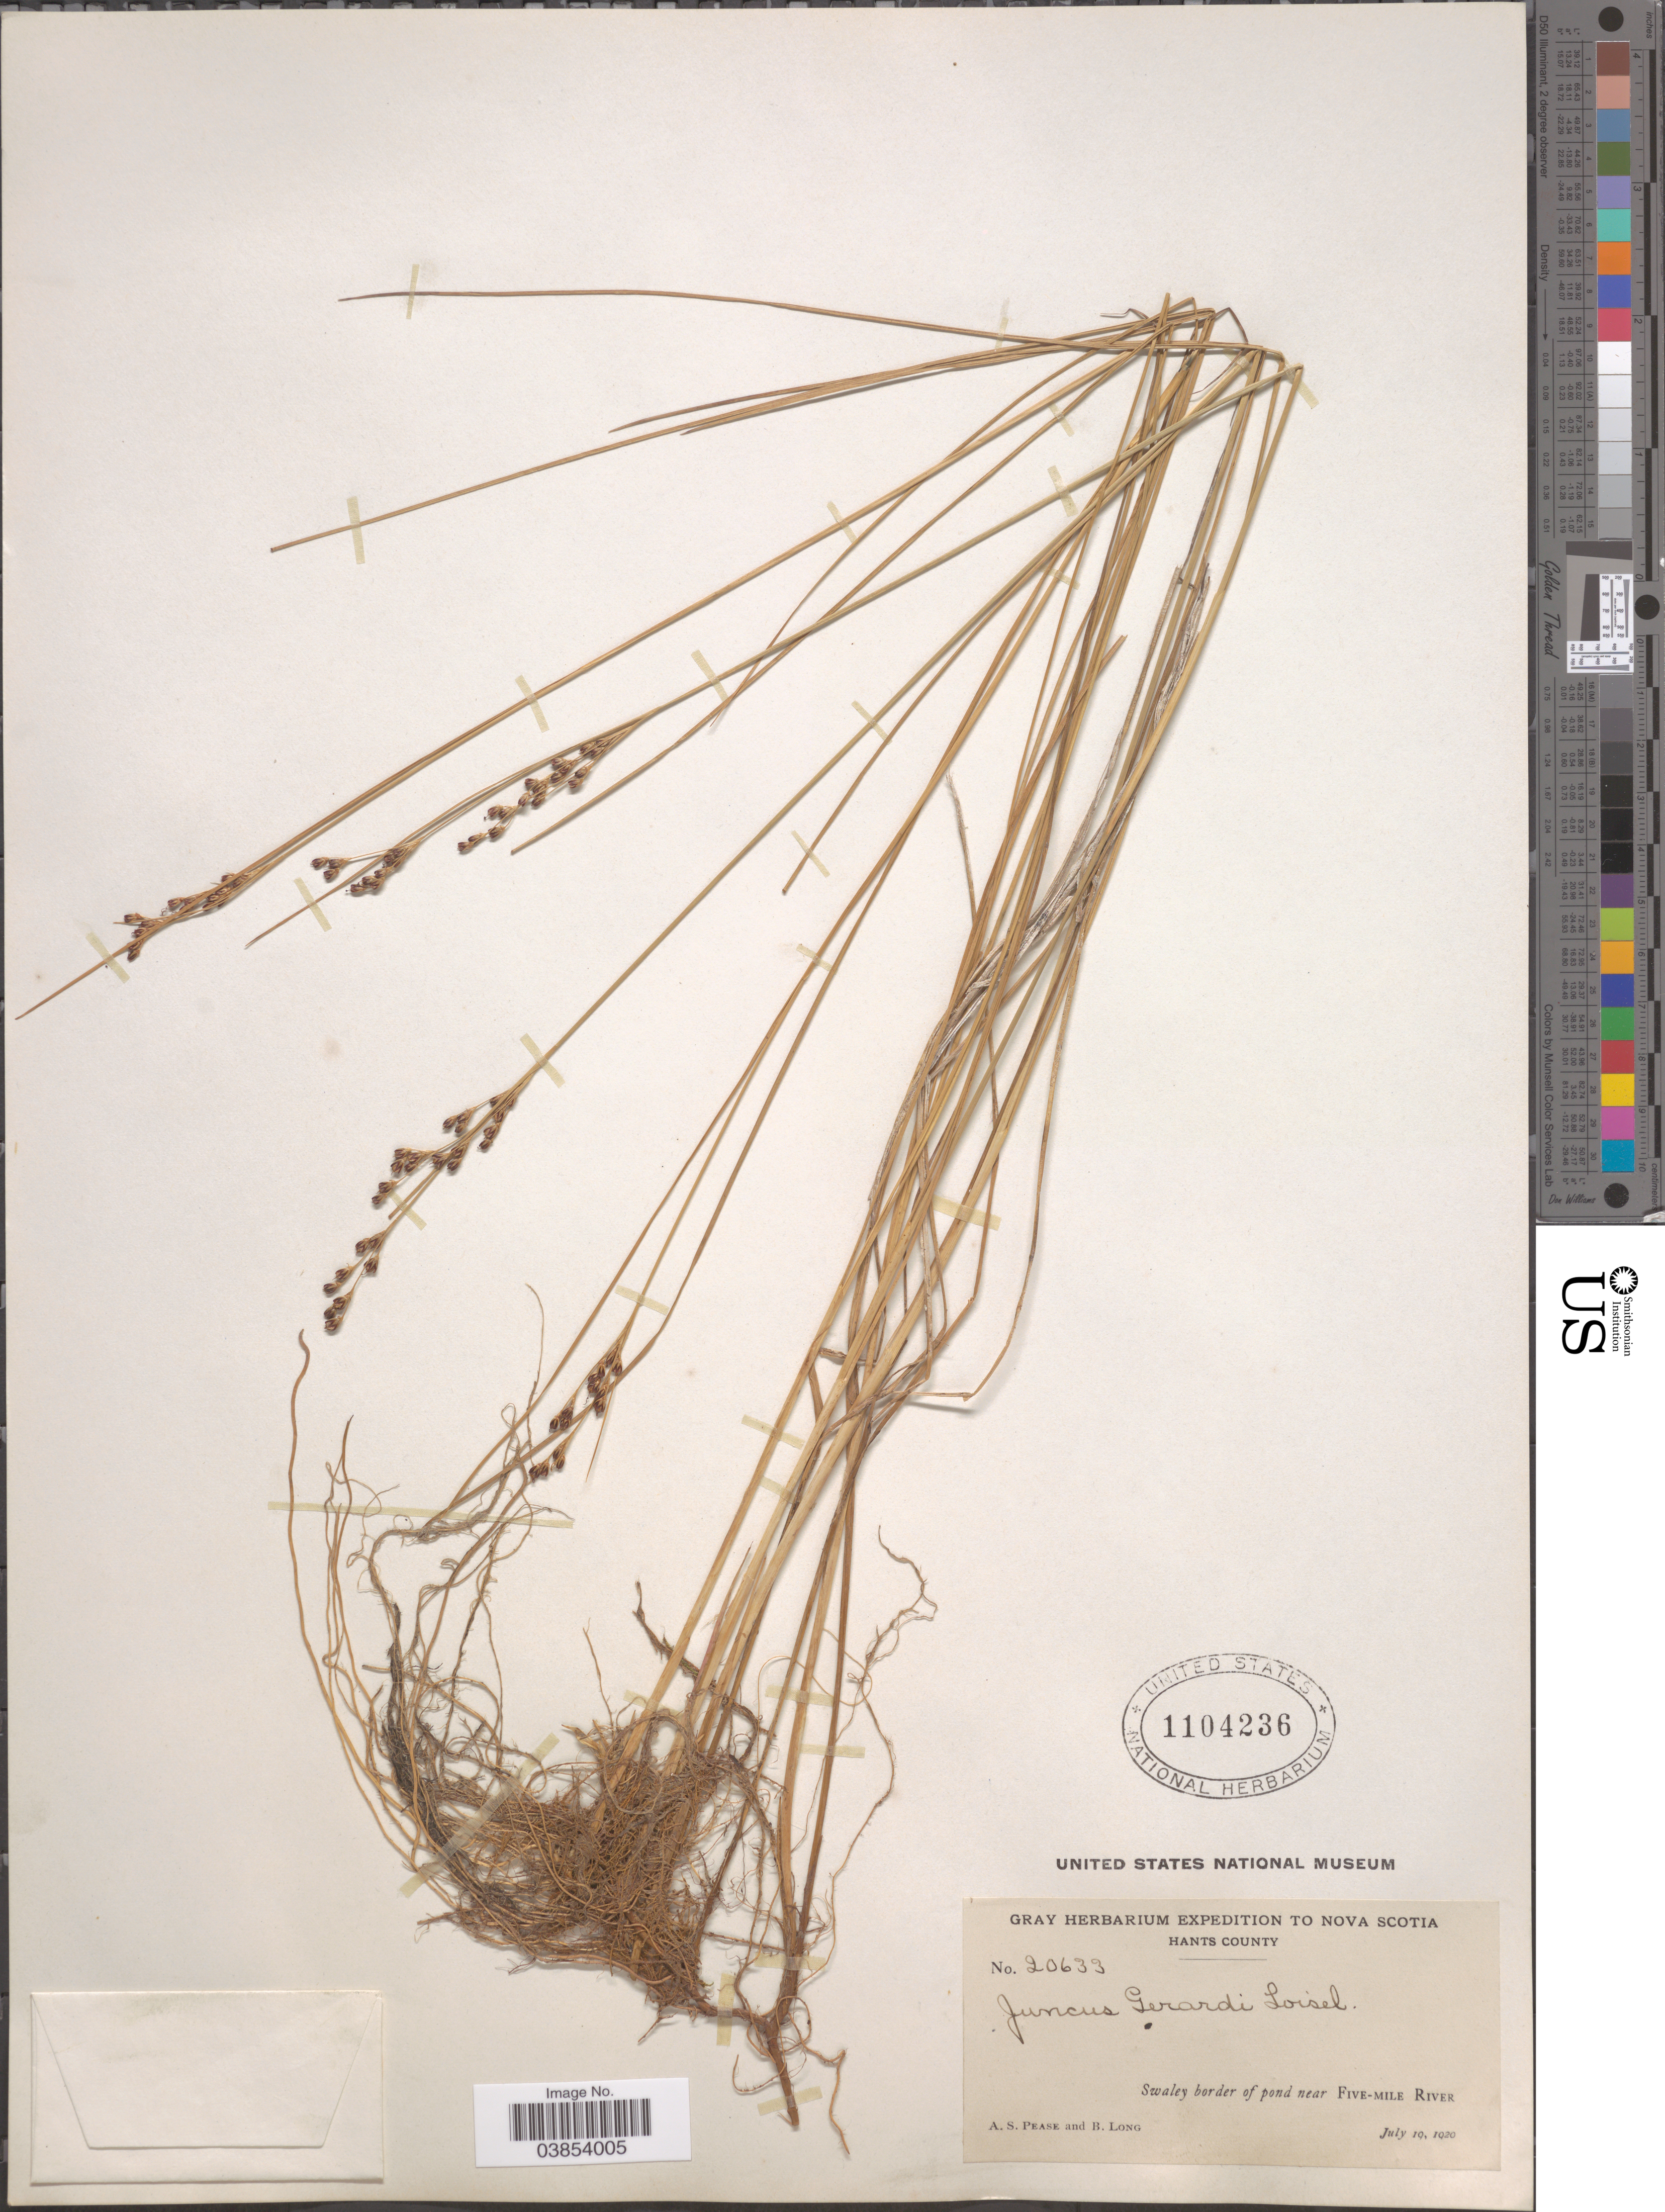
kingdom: Plantae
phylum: Tracheophyta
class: Liliopsida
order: Poales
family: Juncaceae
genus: Juncus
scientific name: Juncus gerardi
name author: Loisel.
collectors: A. S. Pease & B. Long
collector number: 20633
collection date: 1920-07-10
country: Canada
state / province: Nova Scotia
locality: Hants County. Near Five-Mile River.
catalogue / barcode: US 1104236